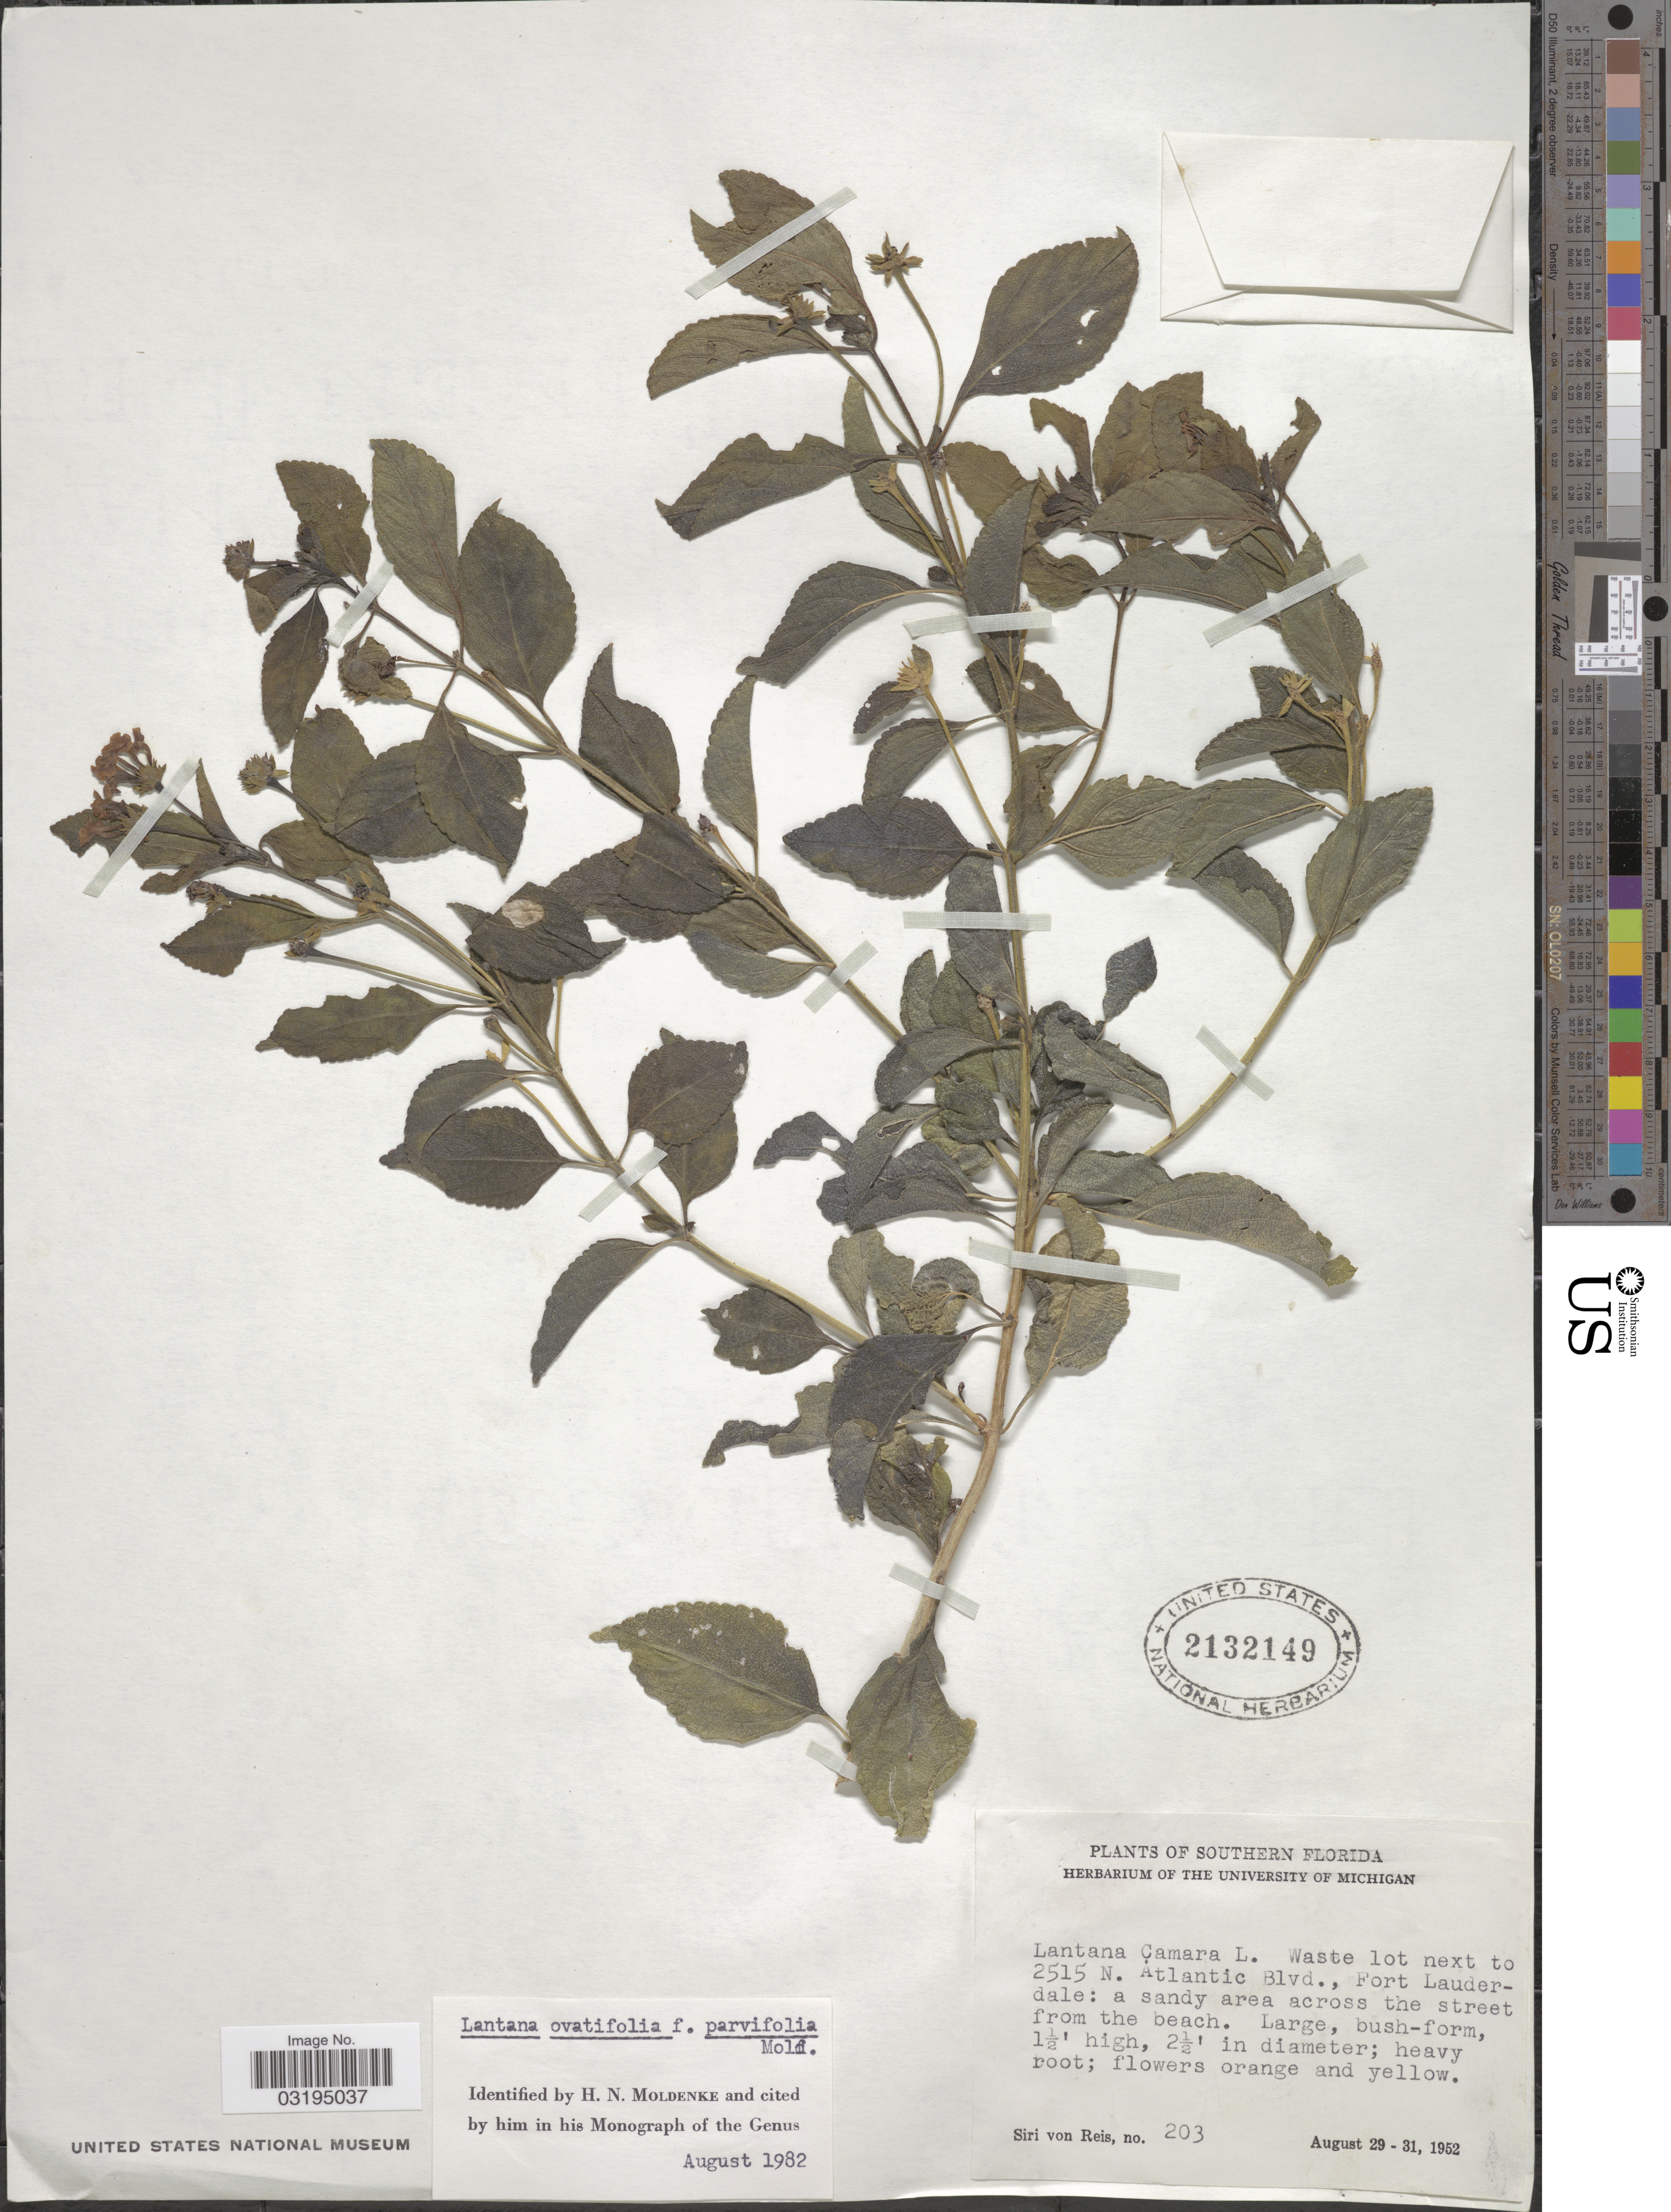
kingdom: Plantae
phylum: Tracheophyta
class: Magnoliopsida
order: Lamiales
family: Verbenaceae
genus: Lantana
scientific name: Lantana ovatifolia f. parvifolia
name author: Moldenke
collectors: S. von Reis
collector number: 203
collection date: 1952-08-29/1952-08-31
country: United States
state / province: Florida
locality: Southern Florida, Waste lot next to 2515 N. Atlantic Blvd., Fort Lauderdale: a sandy area across the street from the beach.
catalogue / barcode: US 2132149